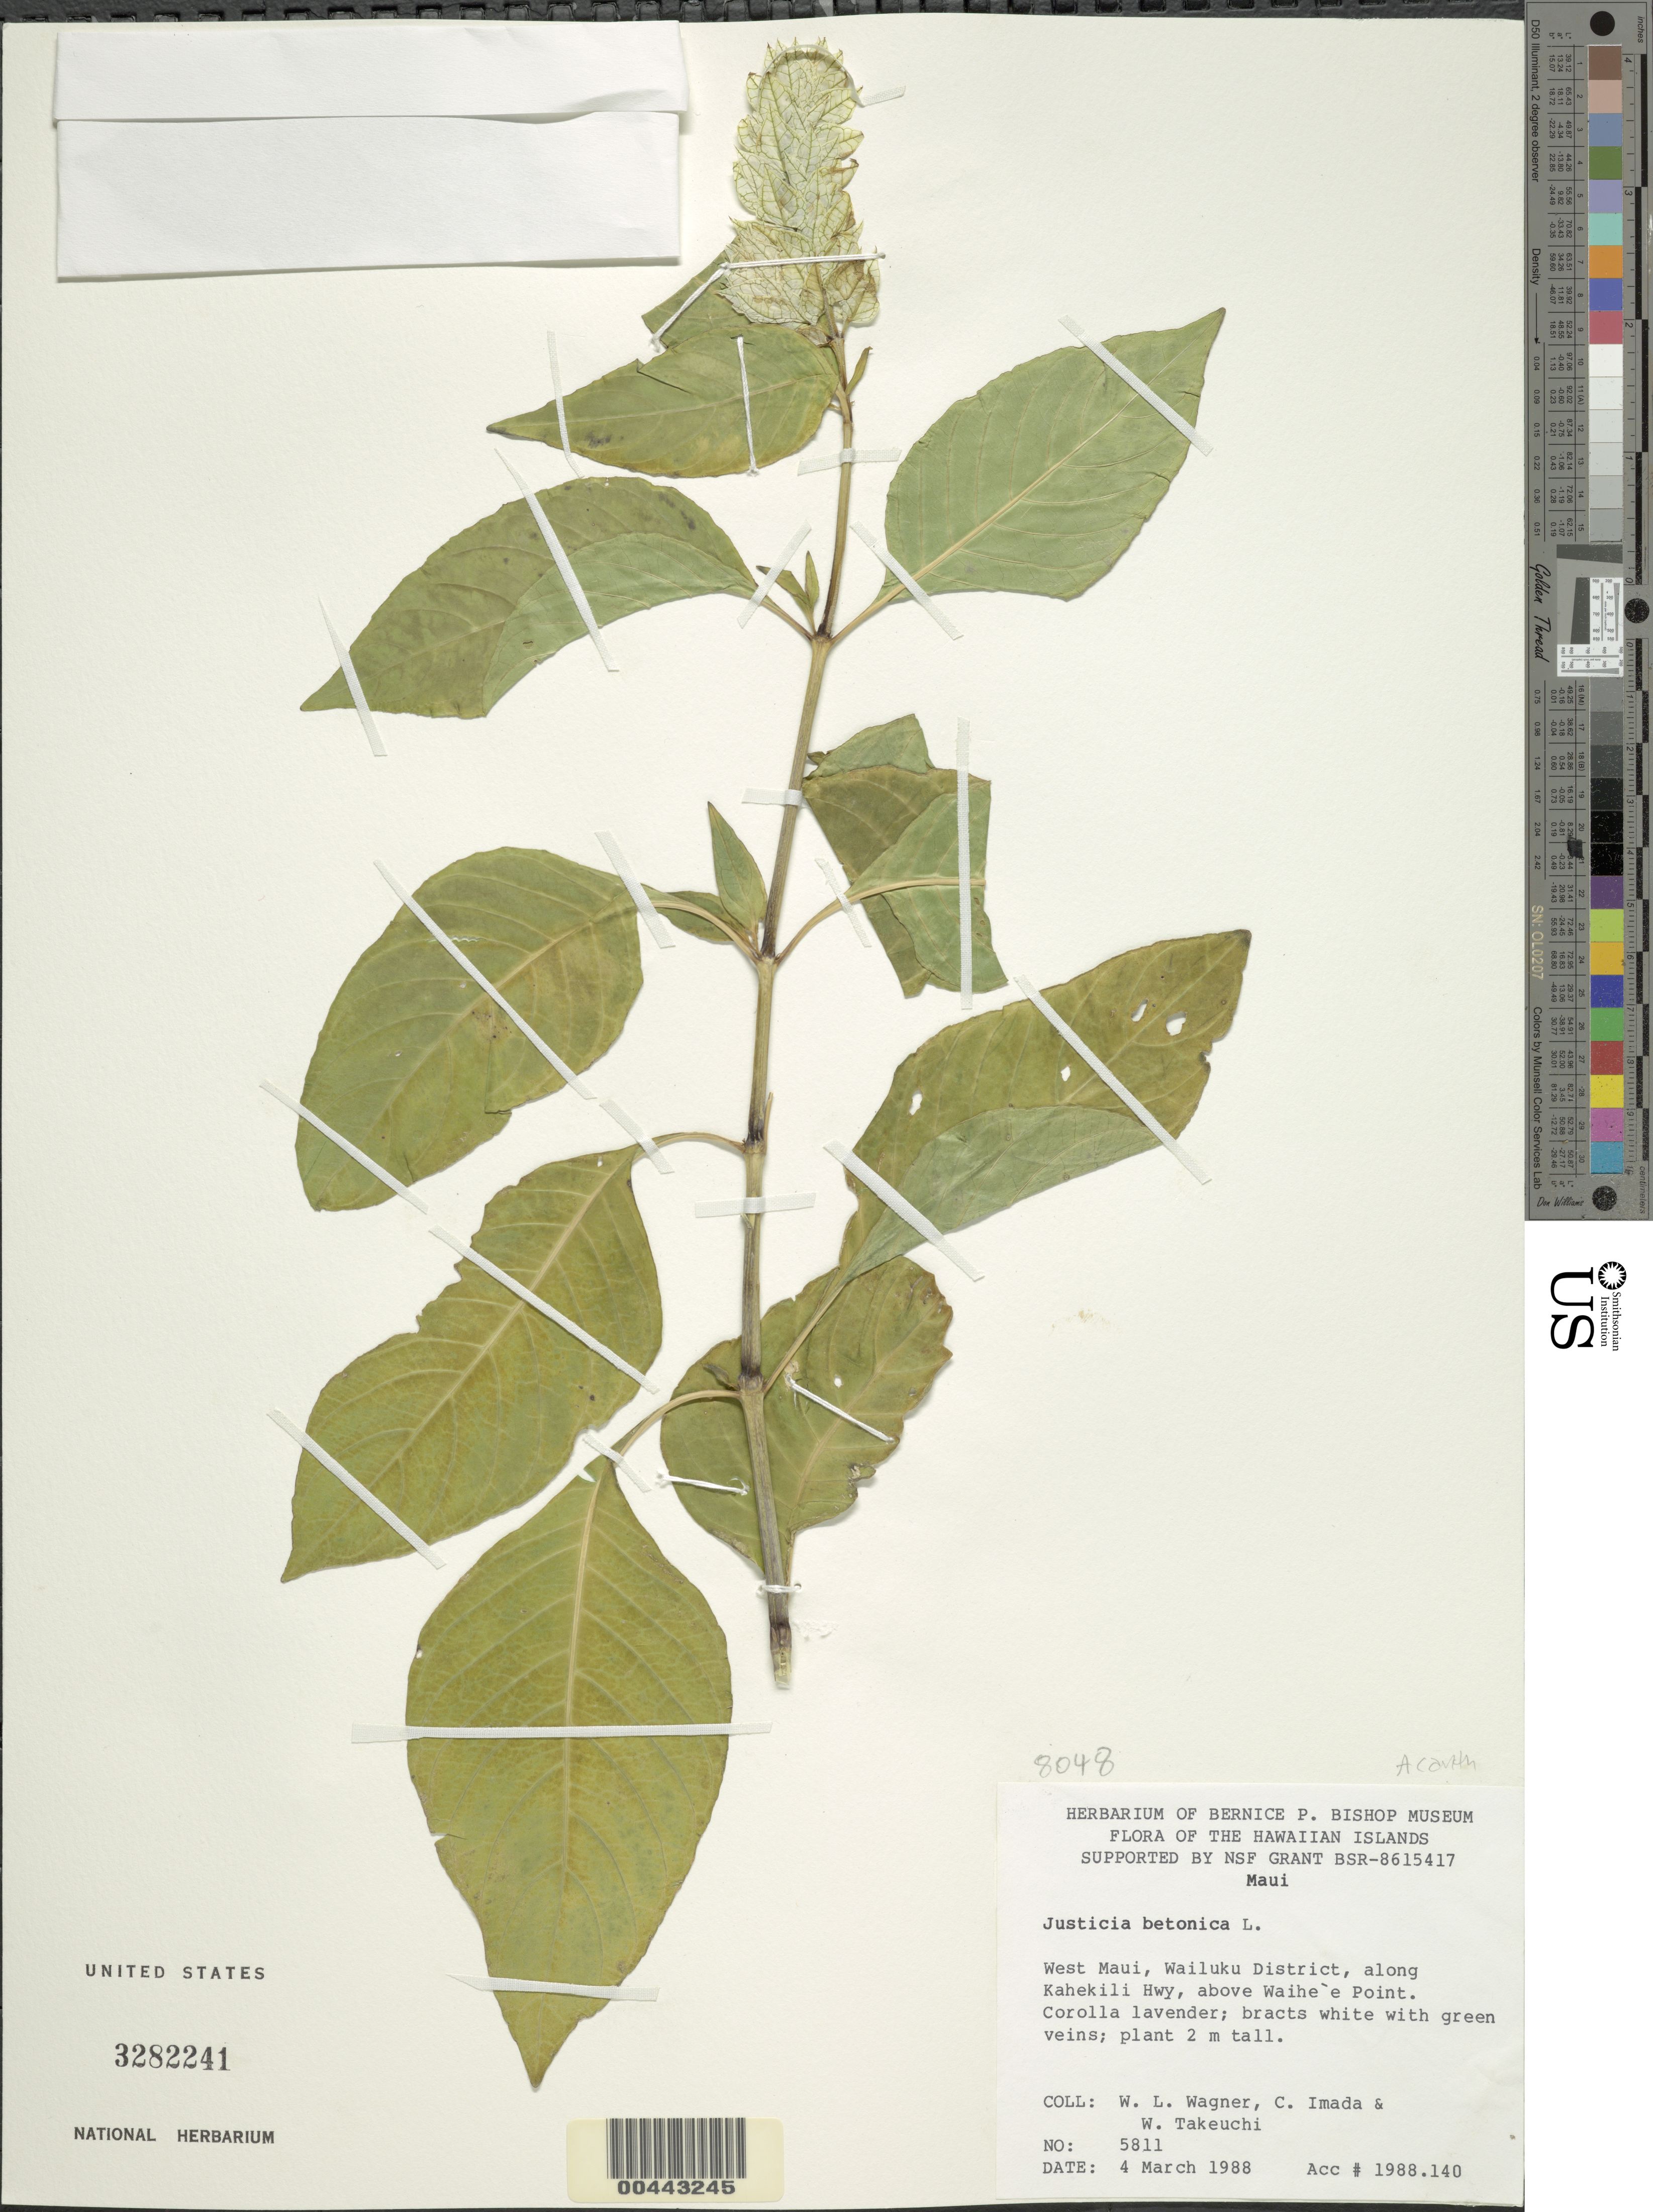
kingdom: Plantae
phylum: Tracheophyta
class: Magnoliopsida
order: Lamiales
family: Acanthaceae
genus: Justicia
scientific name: Justicia betonica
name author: L.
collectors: W. L. Wagner, C. Imada & W. N. Takeuchi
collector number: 5811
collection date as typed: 4 Mar 1988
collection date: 1988-03-04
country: United States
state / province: Hawaii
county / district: Maui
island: Maui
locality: W Maui, Wailuku District, along Kahekili Hwy, above Waihe'e Point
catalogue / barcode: US 3282241